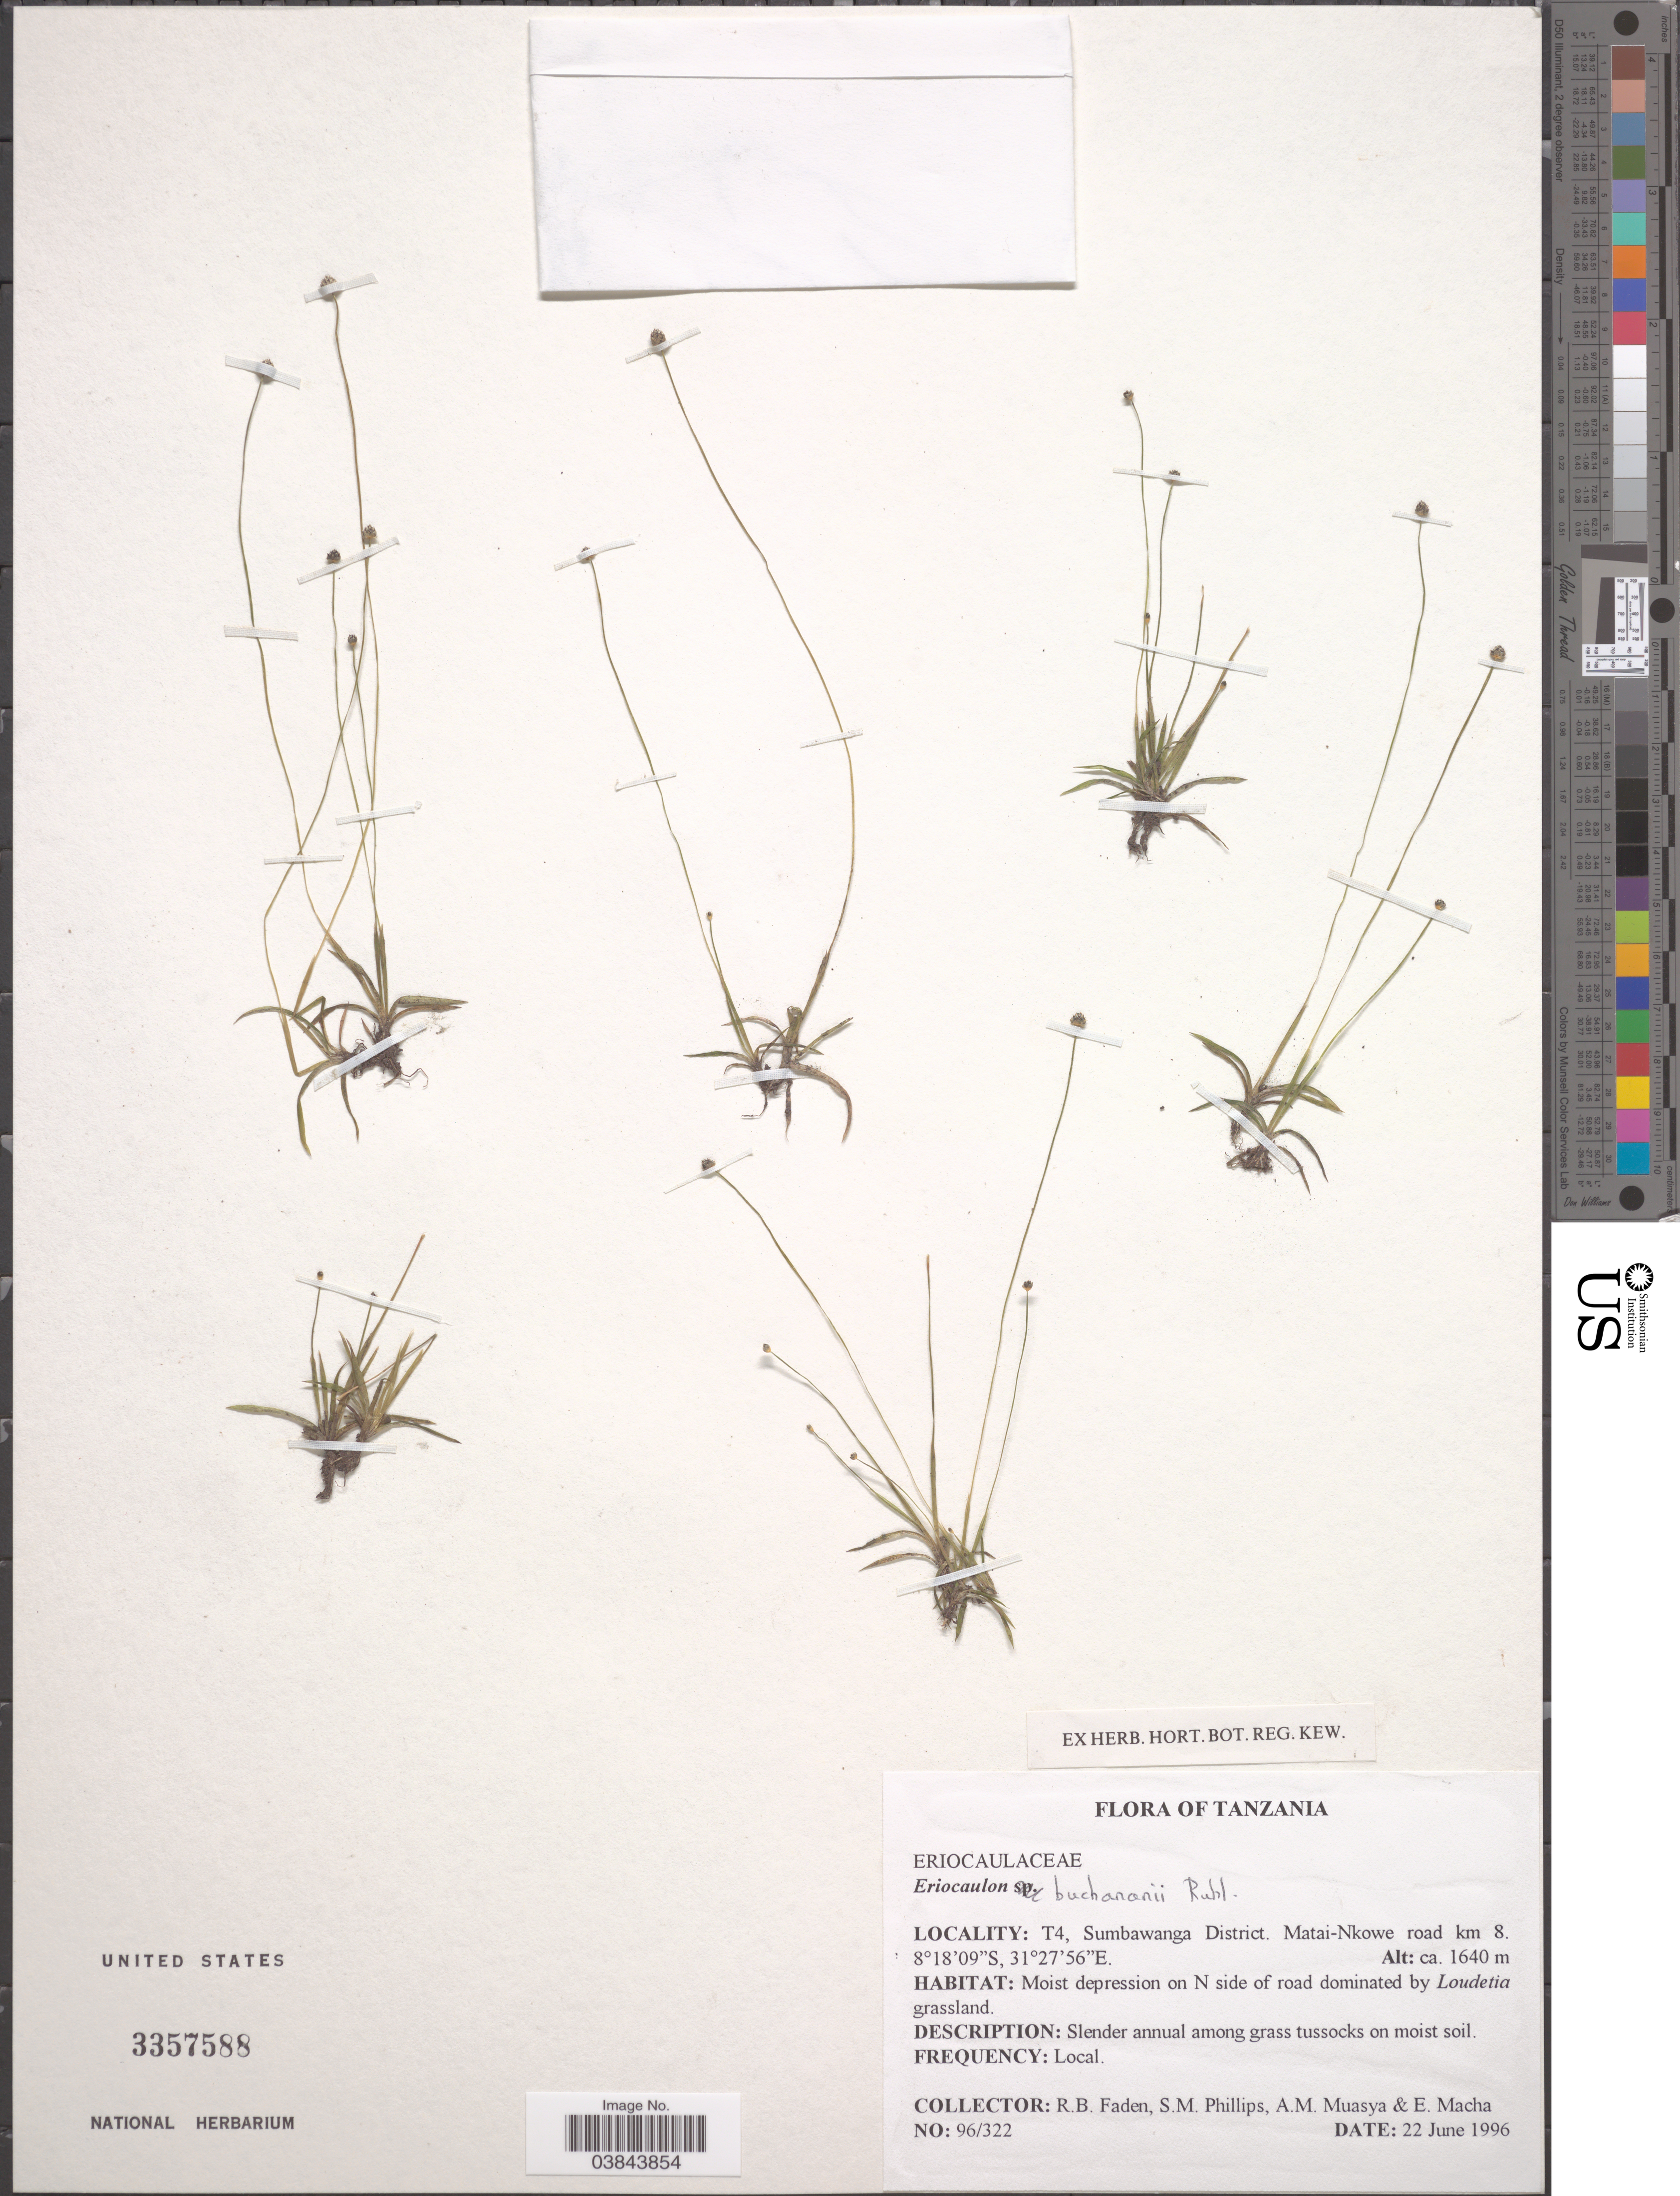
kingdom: Plantae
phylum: Tracheophyta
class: Liliopsida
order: Poales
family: Eriocaulaceae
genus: Eriocaulon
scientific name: Eriocaulon buchananii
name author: Ruhland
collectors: R. B. Faden, S. M. Phillips, A. Muasya & E. Macha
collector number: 96/322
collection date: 1996-06-22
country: Tanzania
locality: T4, Sumbawanga District, Matai-Nkowe road km 8.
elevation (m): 1640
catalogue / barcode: US 3357588